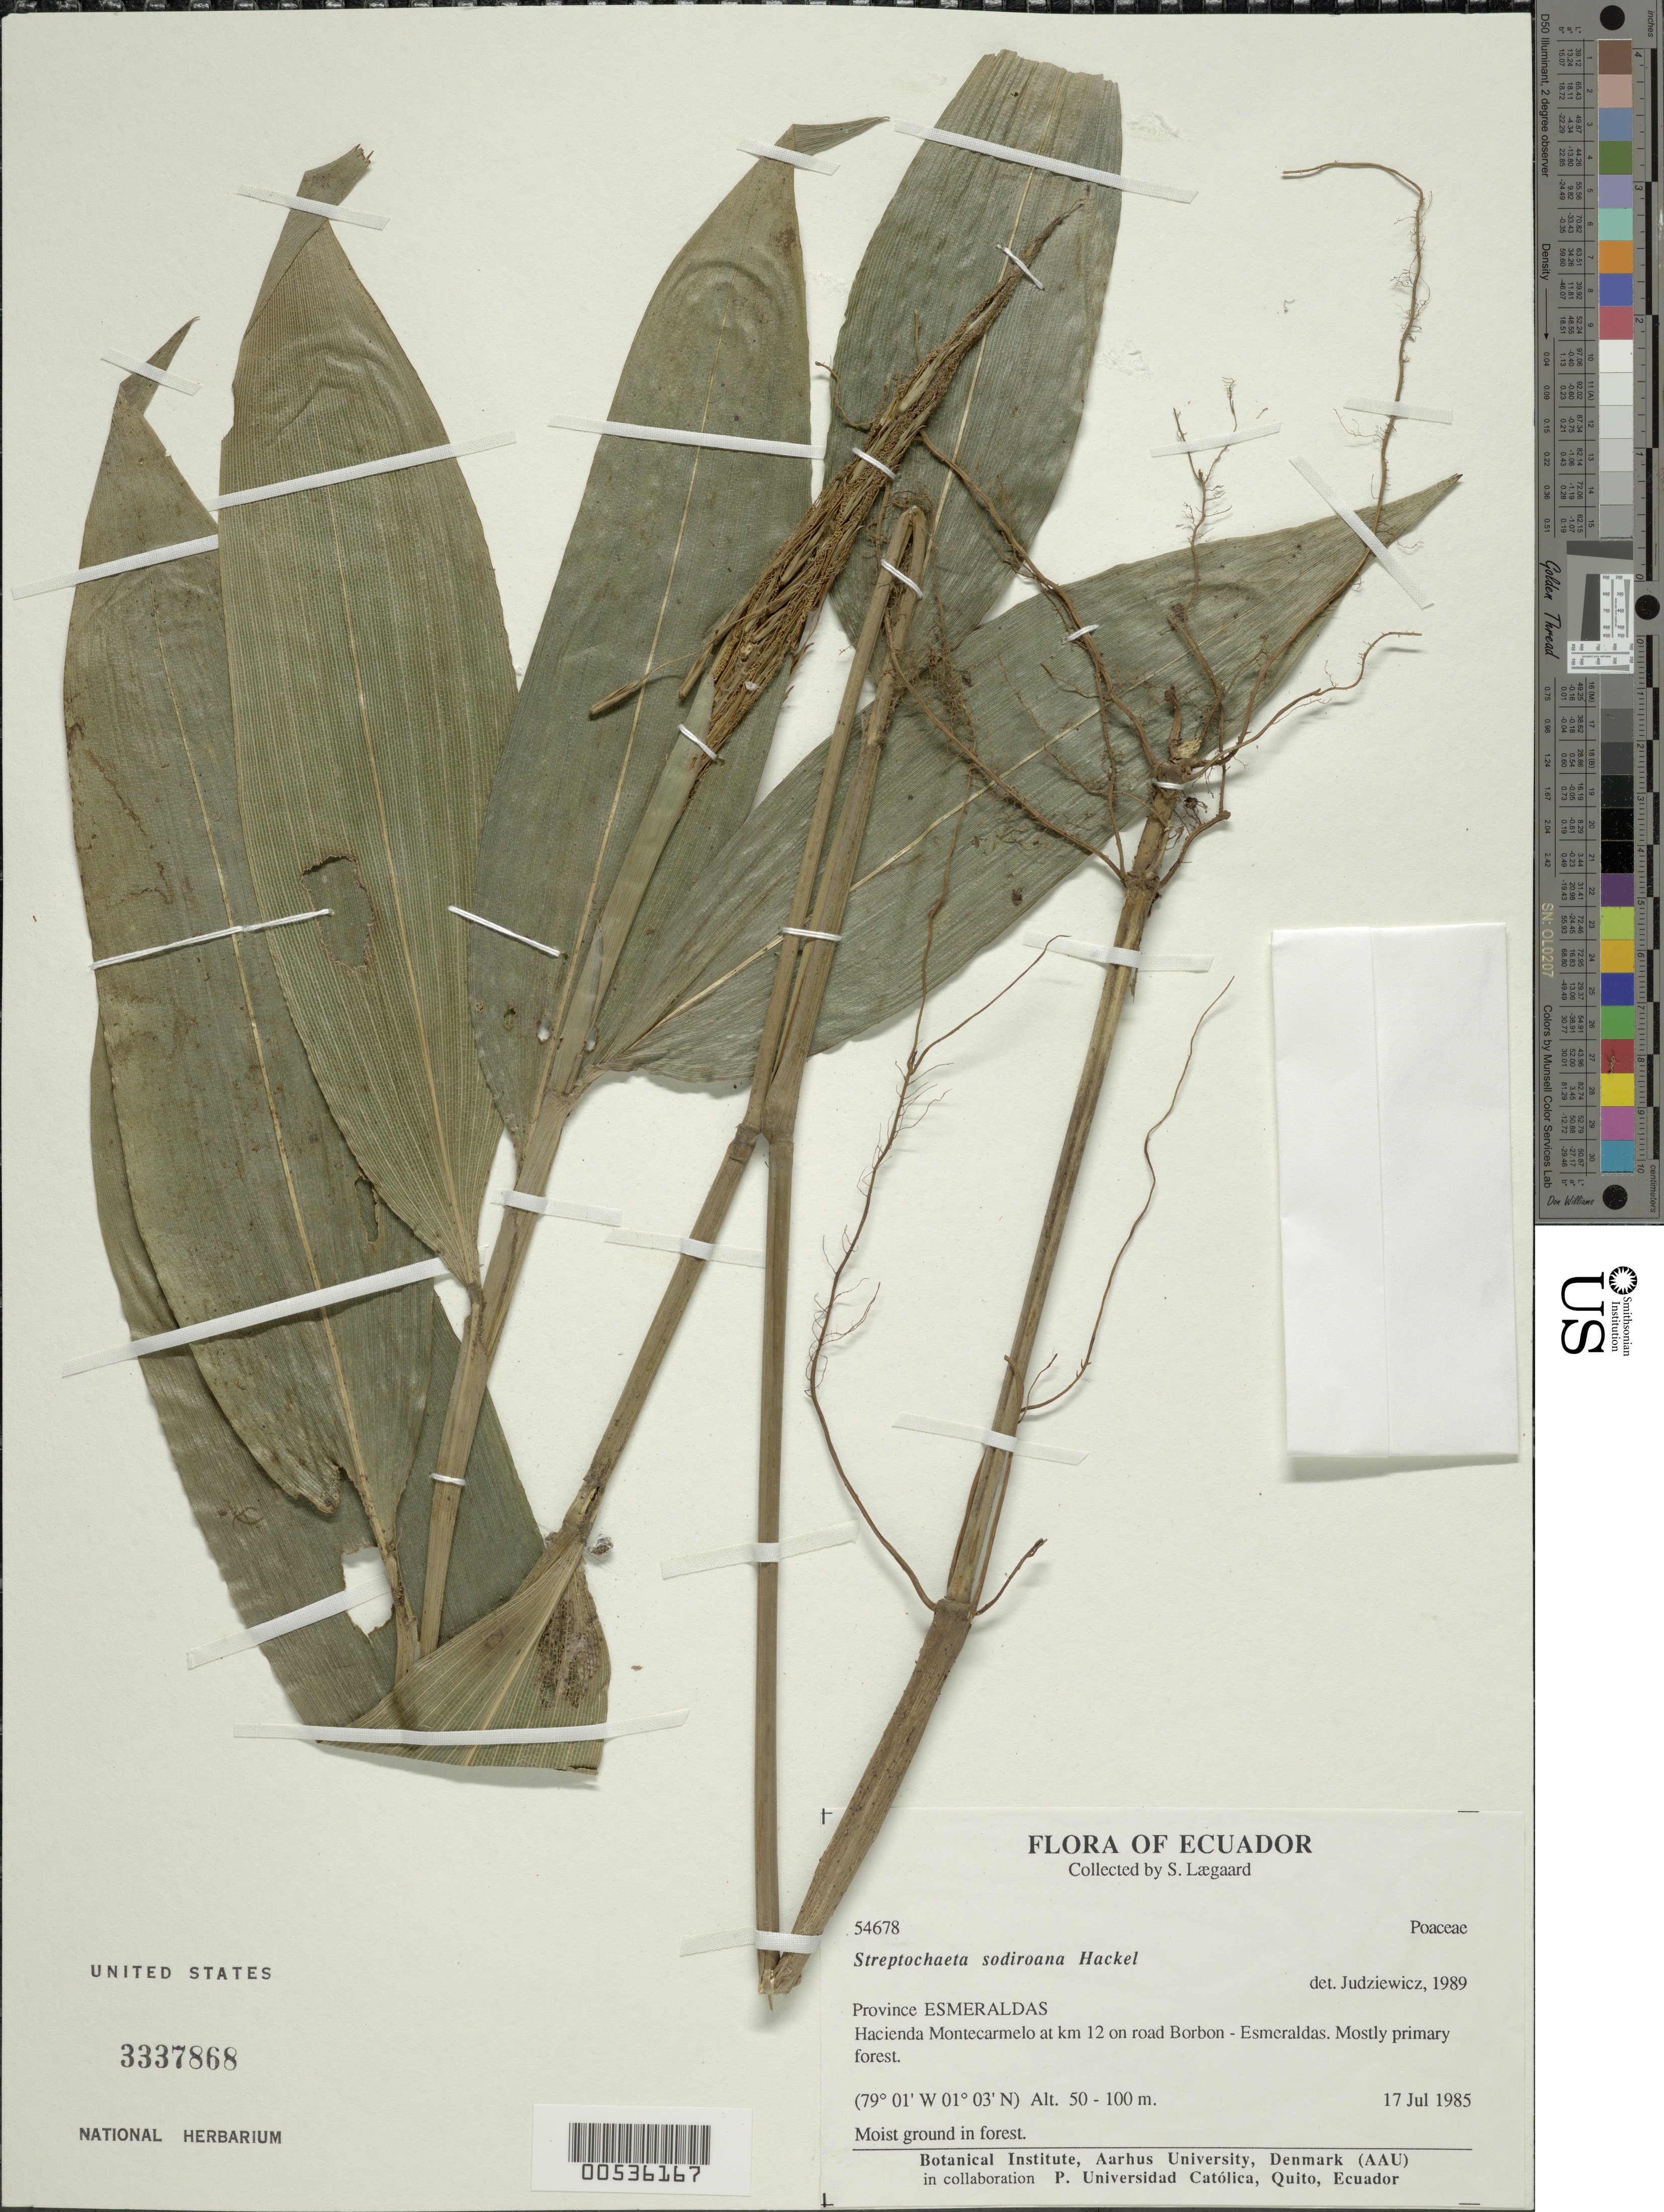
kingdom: Plantae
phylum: Tracheophyta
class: Liliopsida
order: Poales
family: Poaceae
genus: Streptochaeta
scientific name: Streptochaeta sodiroana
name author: Hack.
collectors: S. Lægaard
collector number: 54678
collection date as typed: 17 Jul 1985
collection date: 1985-07-17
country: Ecuador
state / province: Esmeraldas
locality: Hacienda Montecarmelo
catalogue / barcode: US 3337868